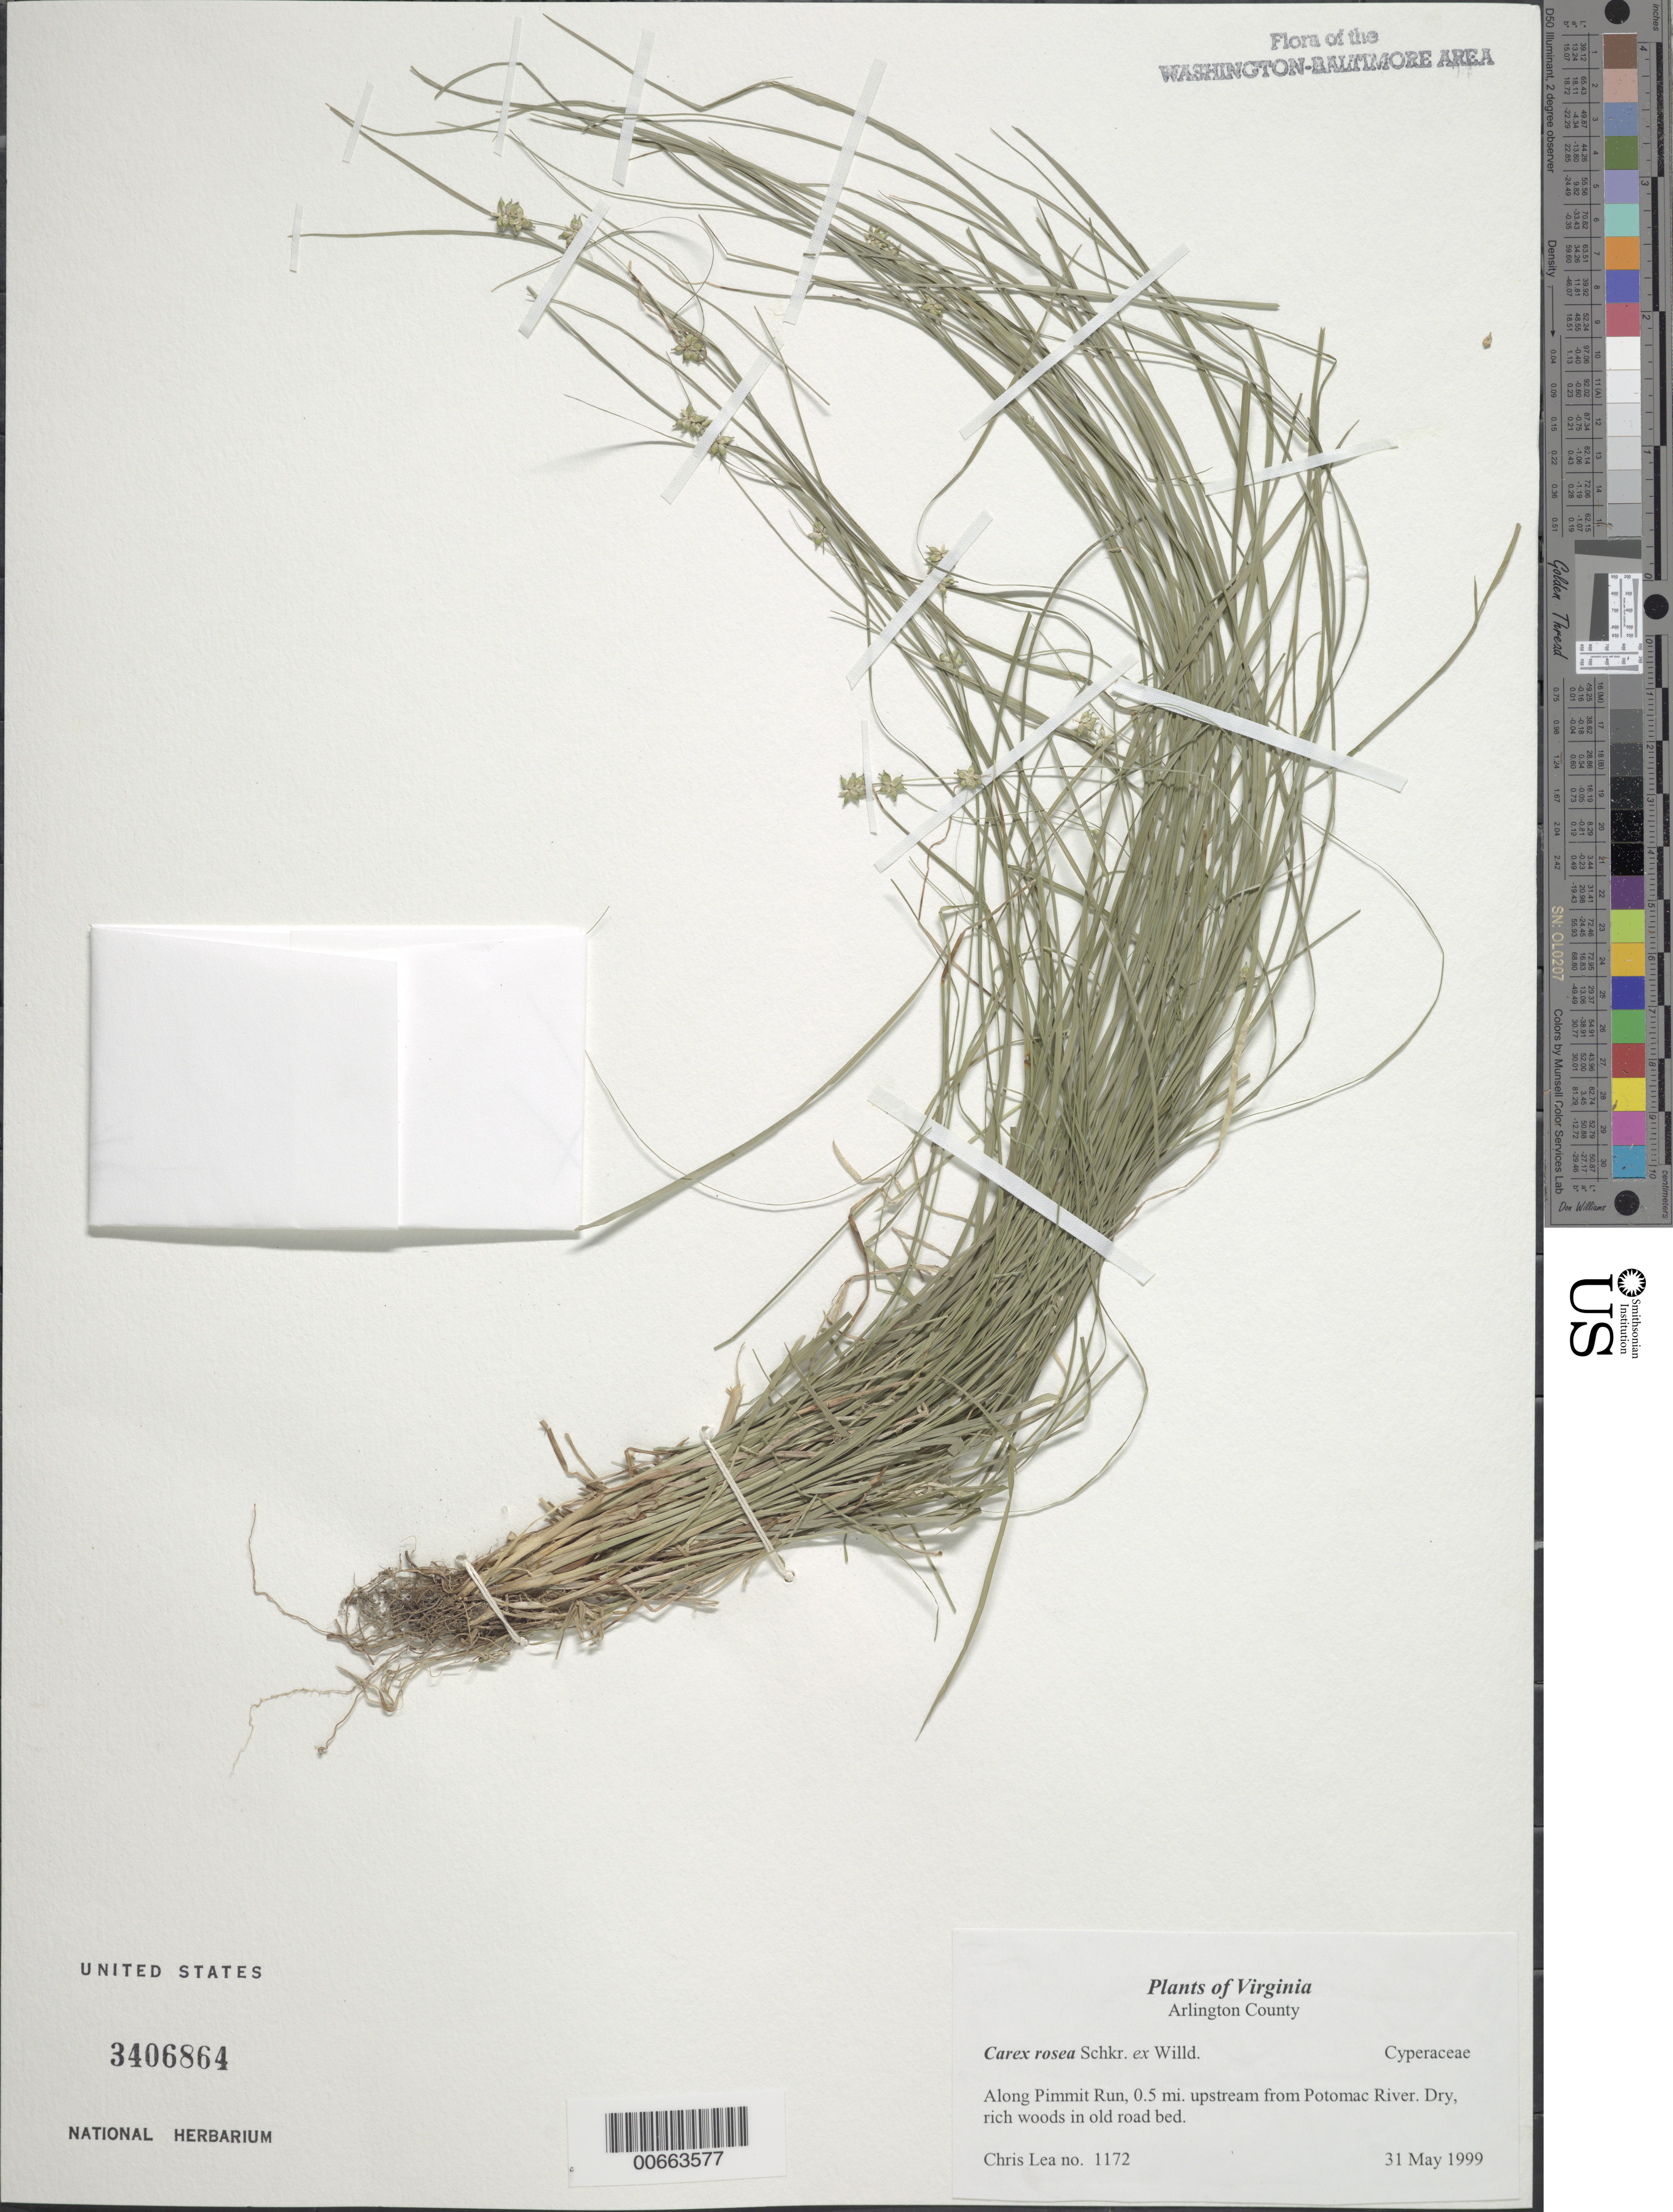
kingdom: Plantae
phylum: Tracheophyta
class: Liliopsida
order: Poales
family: Cyperaceae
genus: Carex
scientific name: Carex rosea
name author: Willd.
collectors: C. Lea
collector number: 1172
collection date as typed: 31 May 1999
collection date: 1999-05-31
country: United States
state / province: Virginia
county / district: Arlington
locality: Along Pimmit Run, 0.5 mi. upstream from Potomac River.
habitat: Dry, rich woods in old road bed.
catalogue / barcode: US 3406864